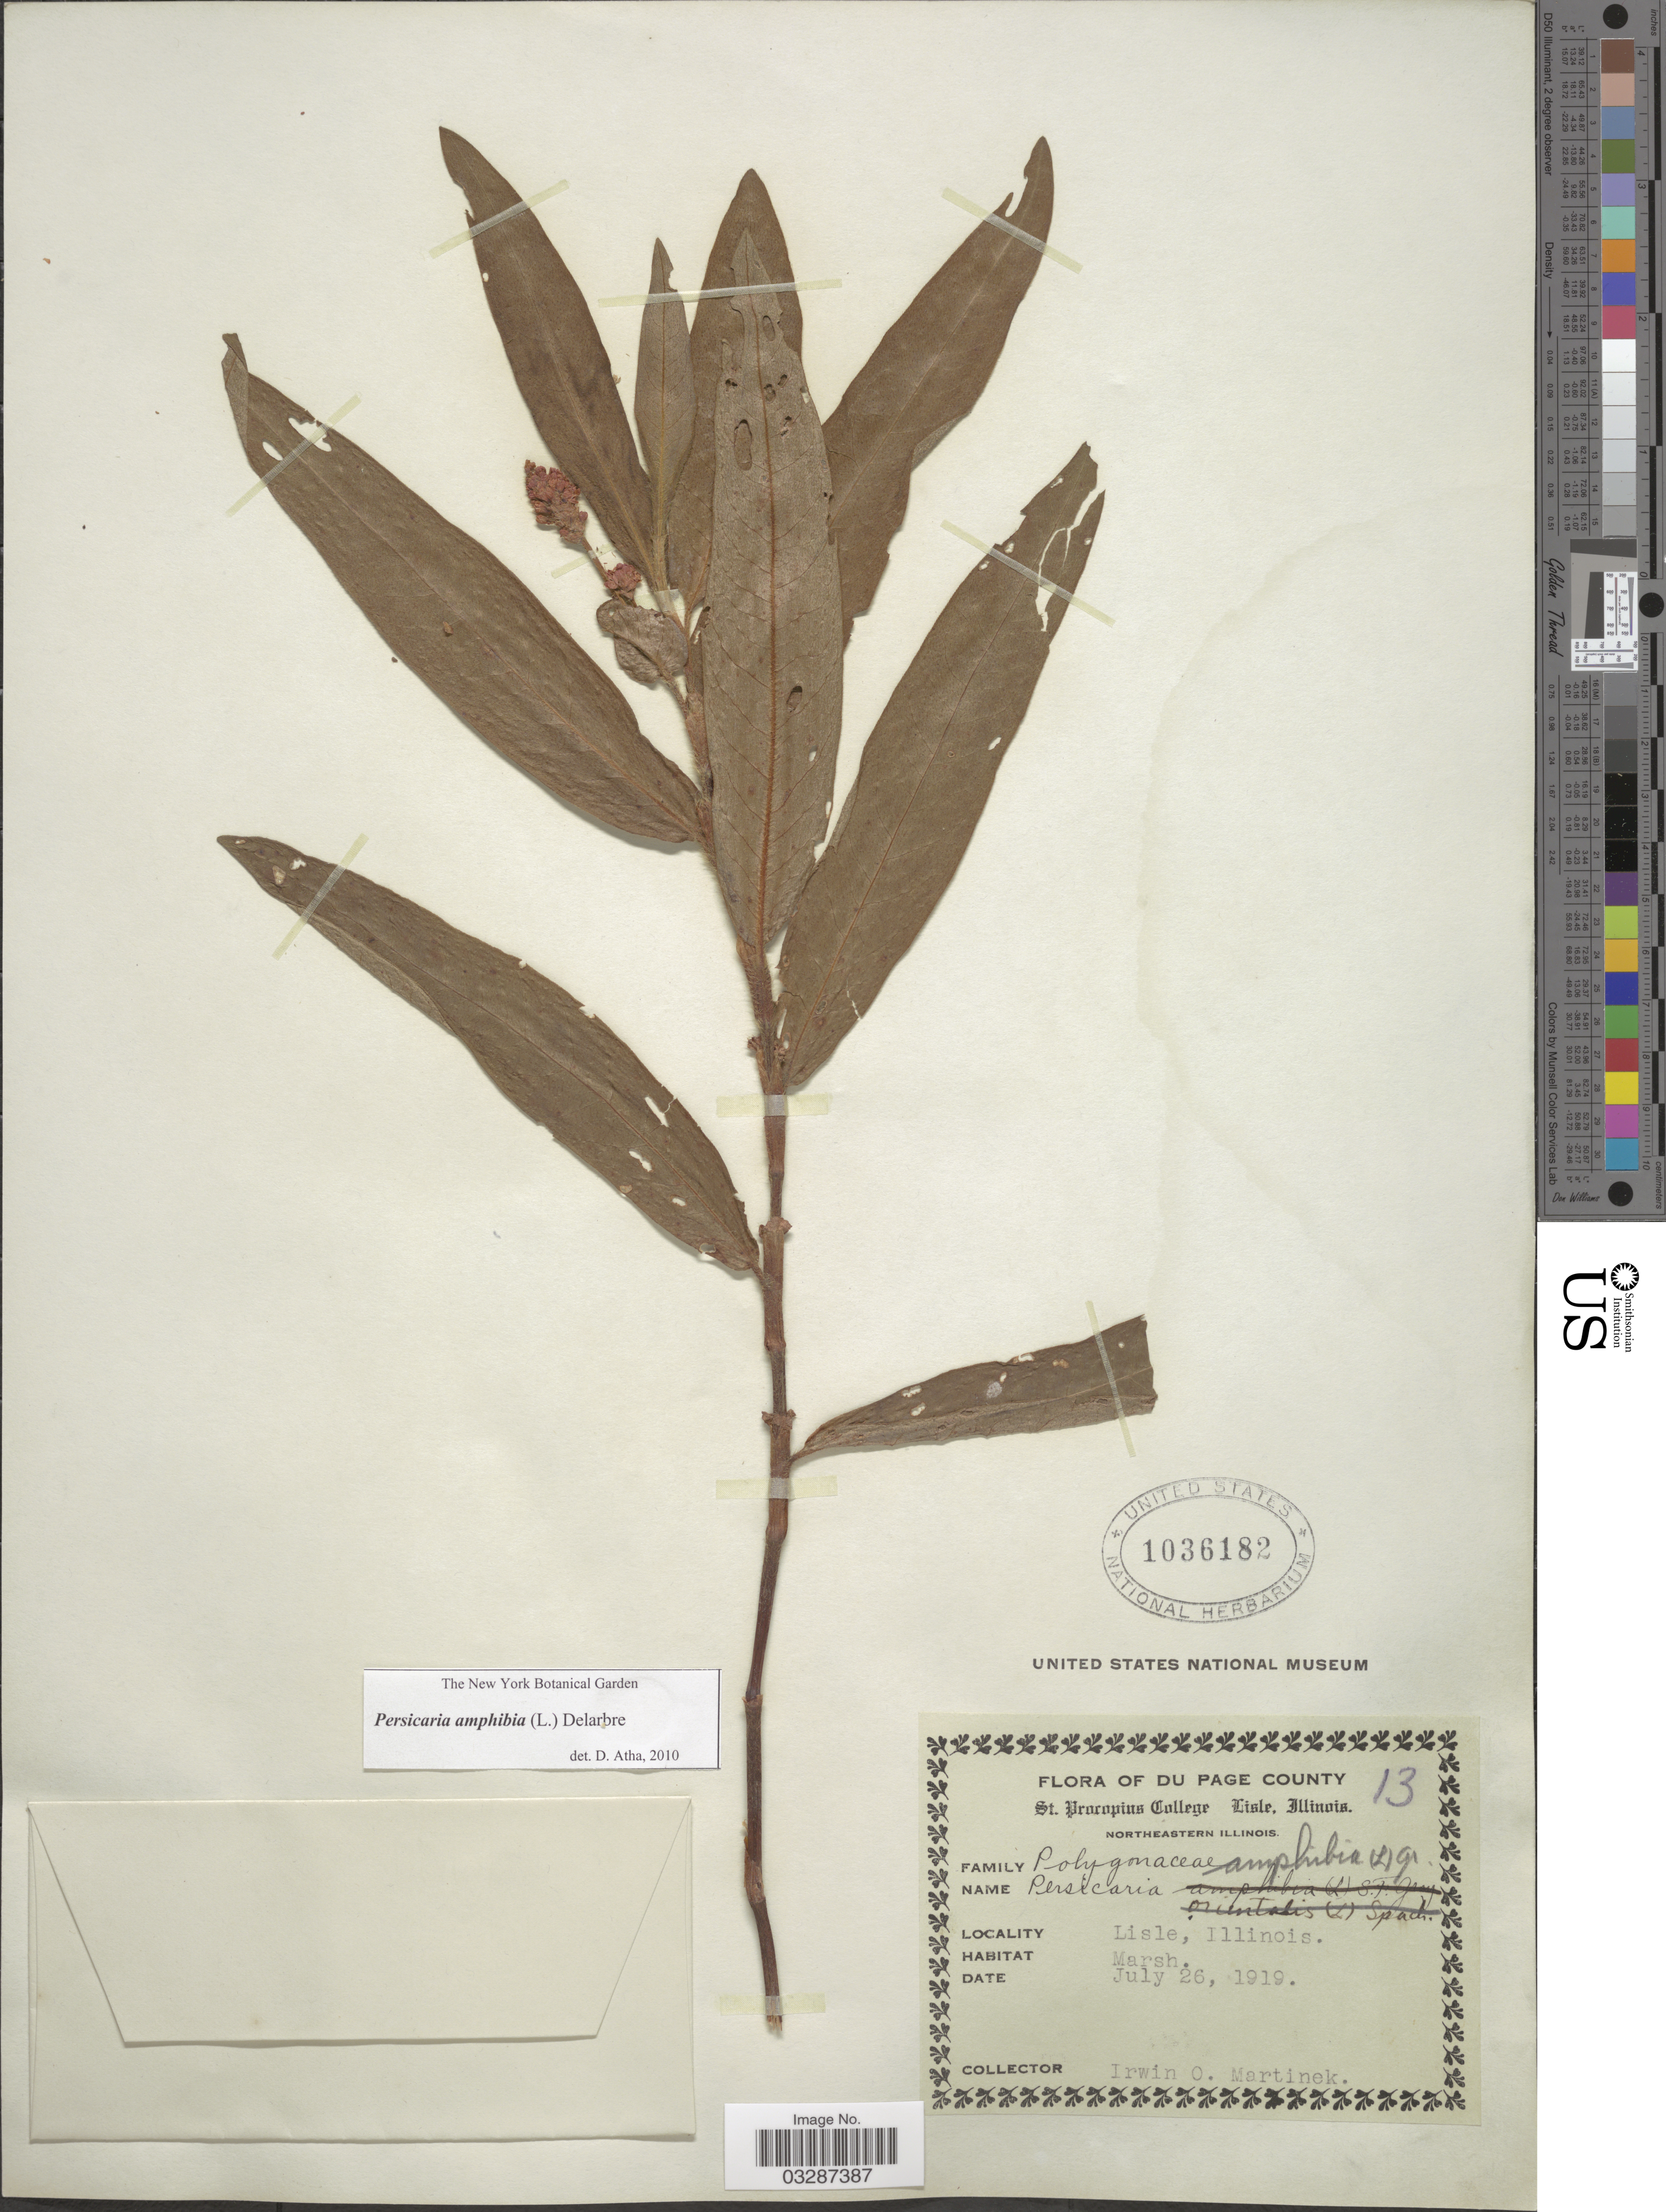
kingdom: Plantae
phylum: Tracheophyta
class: Magnoliopsida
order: Caryophyllales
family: Polygonaceae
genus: Persicaria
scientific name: Persicaria amphibia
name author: (L.) Delarbre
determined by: Atha, D. E.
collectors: I. Martinek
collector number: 13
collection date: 1919-07-26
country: United States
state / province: Illinois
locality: Page County. Northeastern Illinois. Lisle.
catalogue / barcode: US 1036182